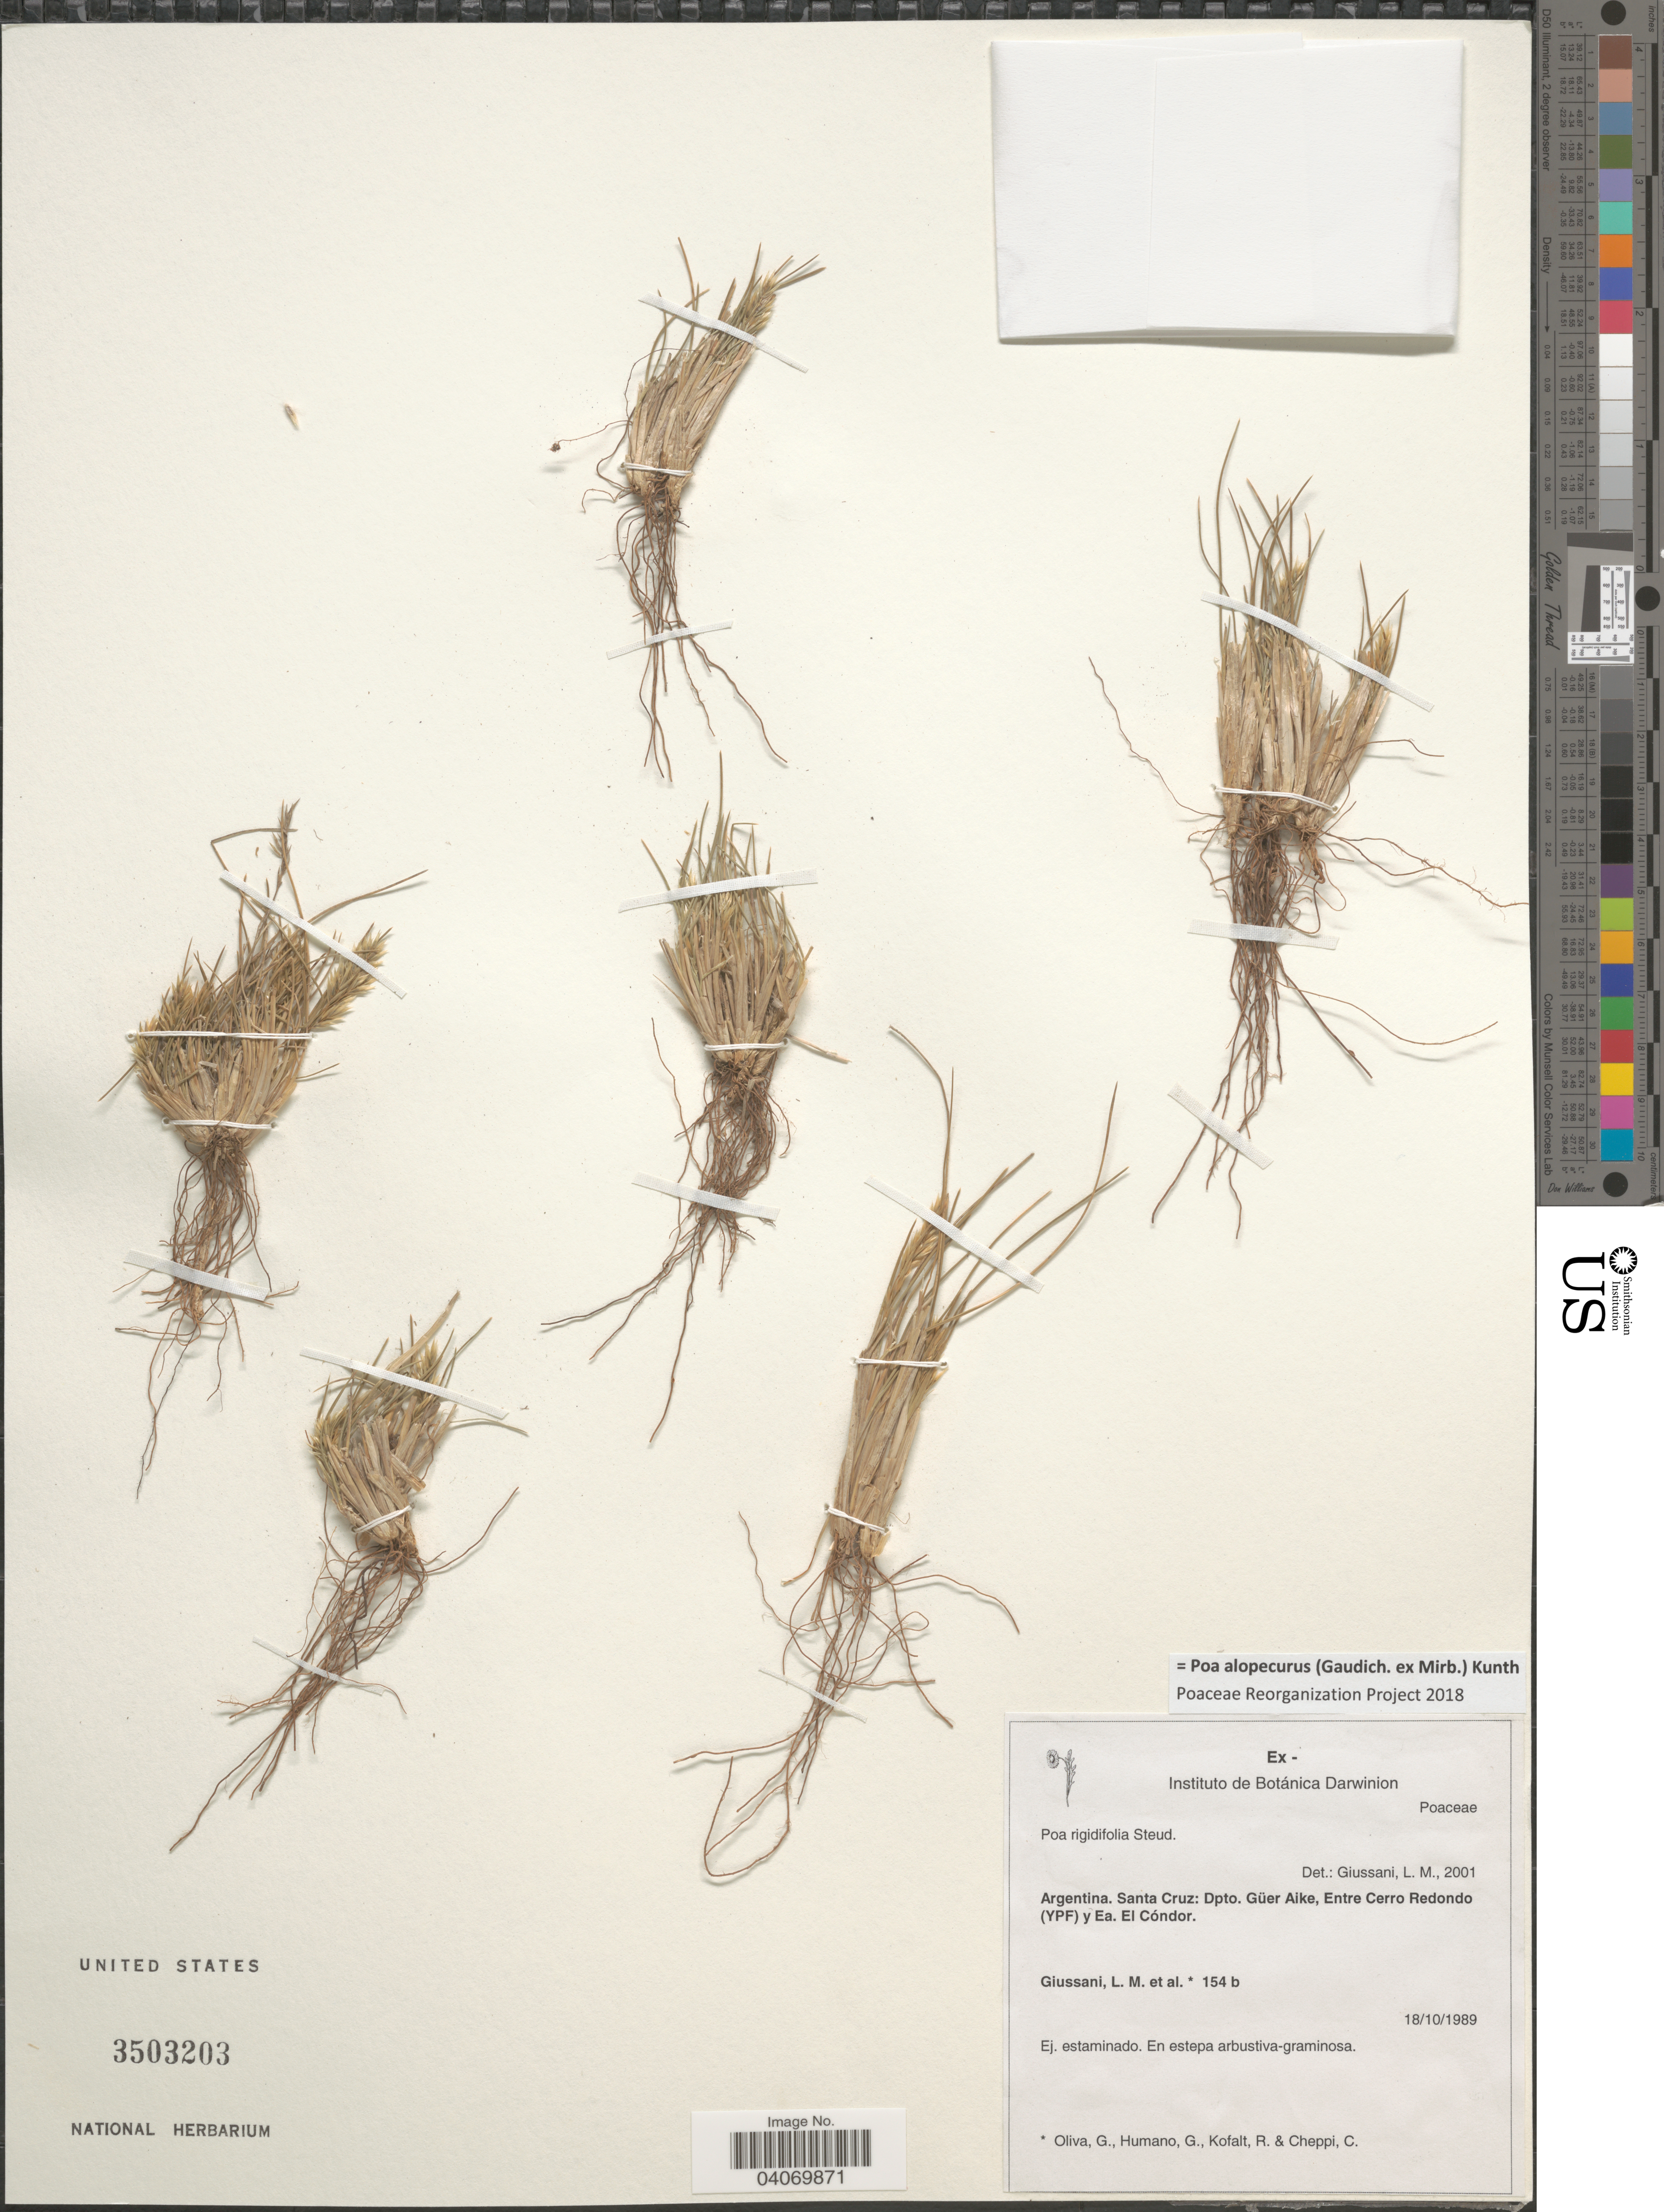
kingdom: Plantae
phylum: Tracheophyta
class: Liliopsida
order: Poales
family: Poaceae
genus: Poa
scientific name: Poa alopecurus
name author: (Gaudich. ex Mirb.) Kunth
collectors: L. Giussani, G. Oliva, G. Humano, R. Kofalt & C. Cheppi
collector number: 154b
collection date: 1989-10-18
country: Argentina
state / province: Santa Cruz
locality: Dpto. Güer Aike, Entre Cerro Redondo (YPF) y Ea. El Cóndor.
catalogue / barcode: US 3503203